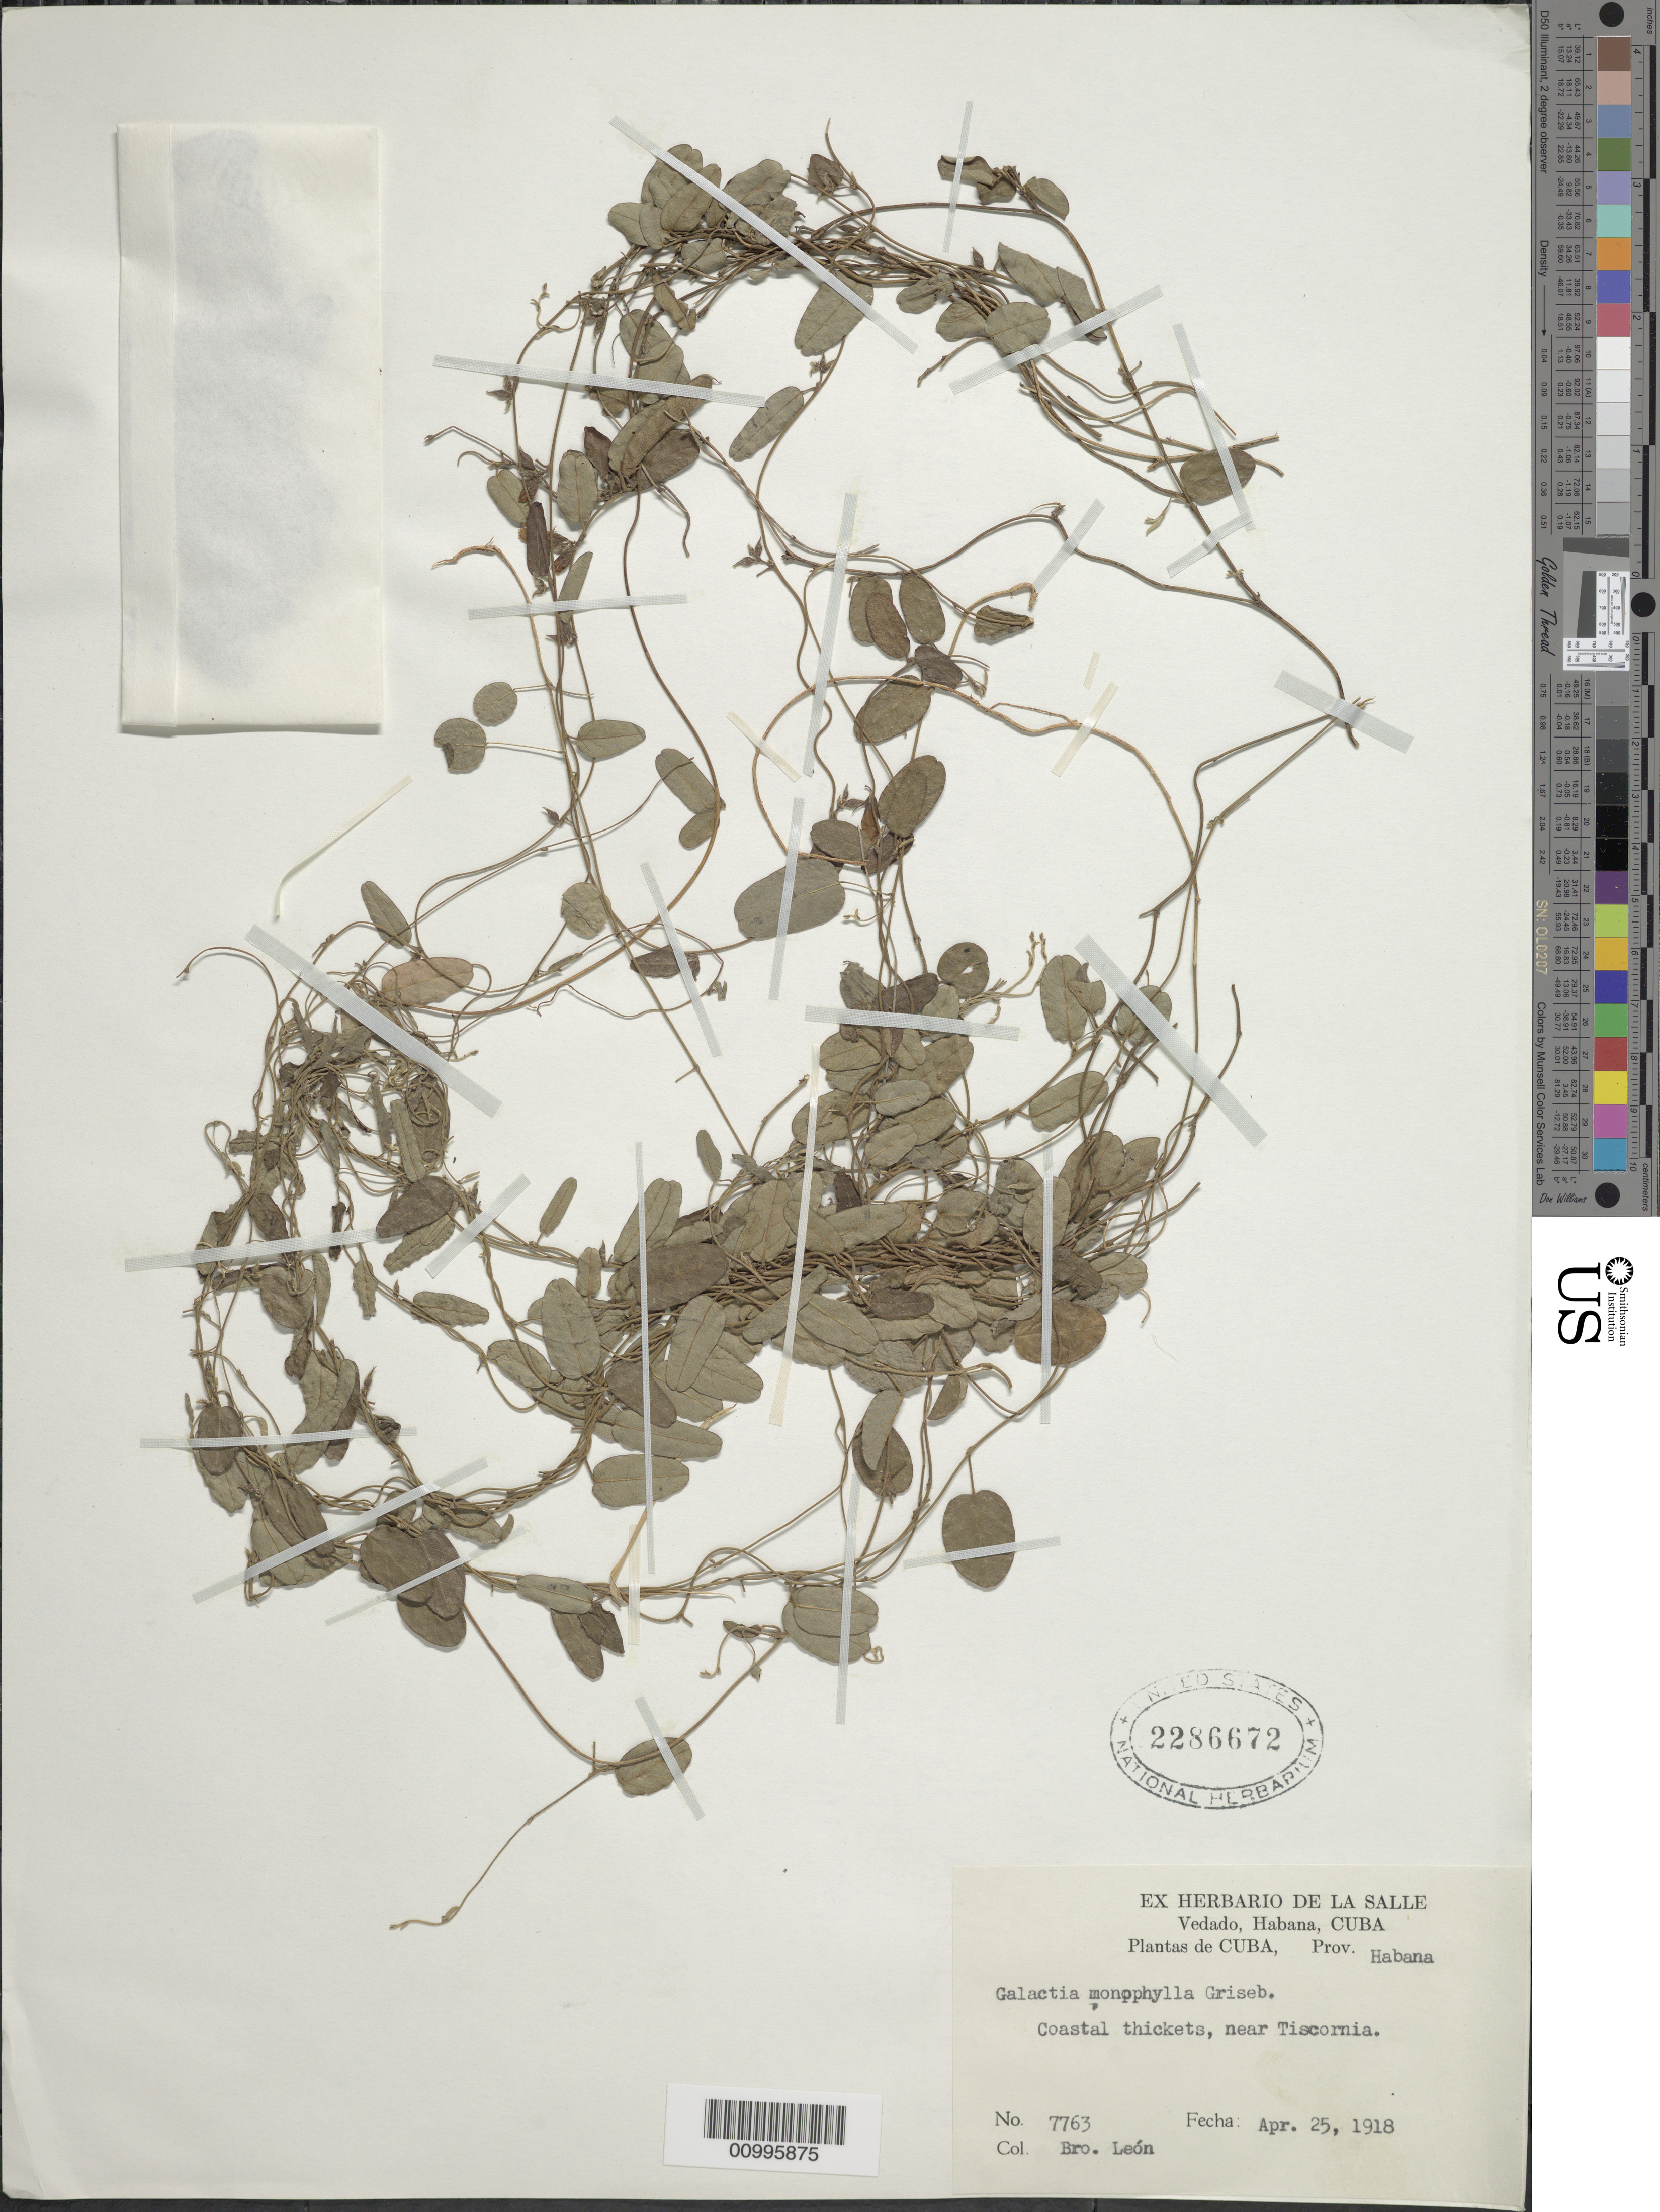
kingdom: Plantae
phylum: Tracheophyta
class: Magnoliopsida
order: Fabales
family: Fabaceae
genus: Galactia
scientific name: Galactia monophylla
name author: Griseb.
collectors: Bro. León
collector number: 7763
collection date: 1918-04-25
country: Cuba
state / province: La Habana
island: Cuba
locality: Coastal thickets,near Triscornia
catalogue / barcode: US 2286672